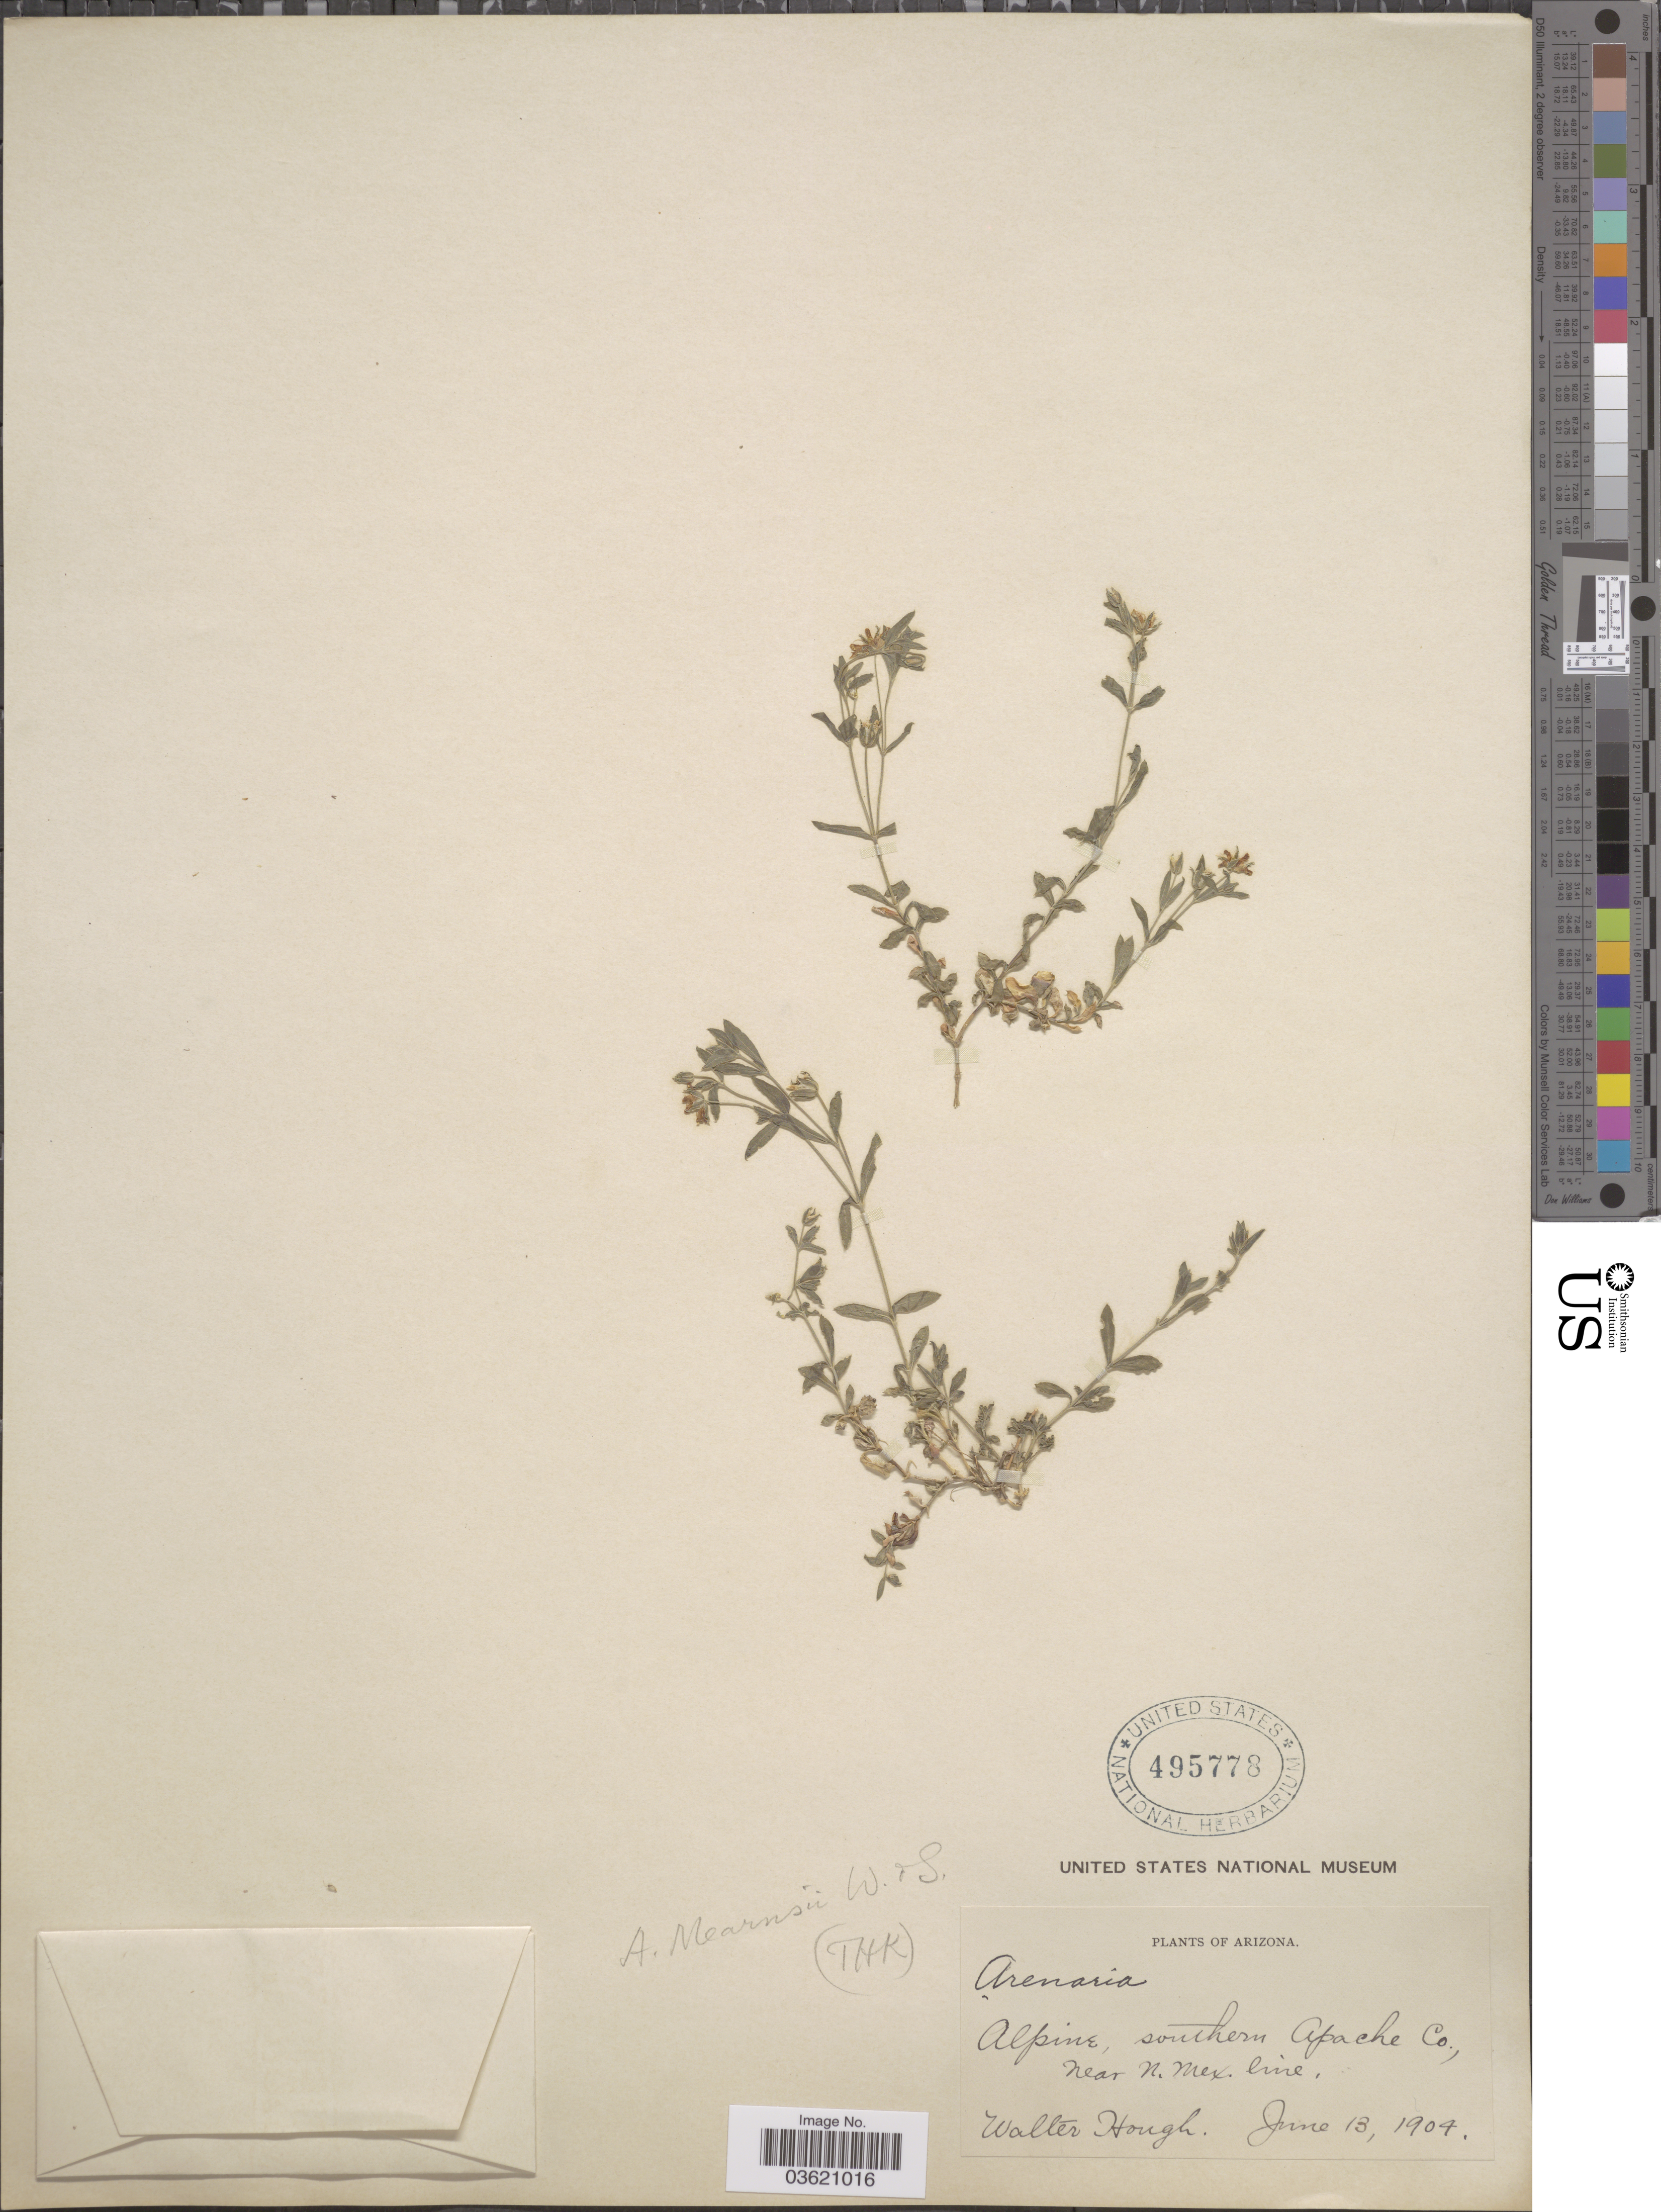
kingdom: Plantae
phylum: Tracheophyta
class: Magnoliopsida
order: Caryophyllales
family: Caryophyllaceae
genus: Arenaria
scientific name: Arenaria mearnsii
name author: Wooton & Standl.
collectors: W. Hough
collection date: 1904-06-13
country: United States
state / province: Arizona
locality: Alpine, southern Apache Co., near N. Mex. line.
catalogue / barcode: US 495778